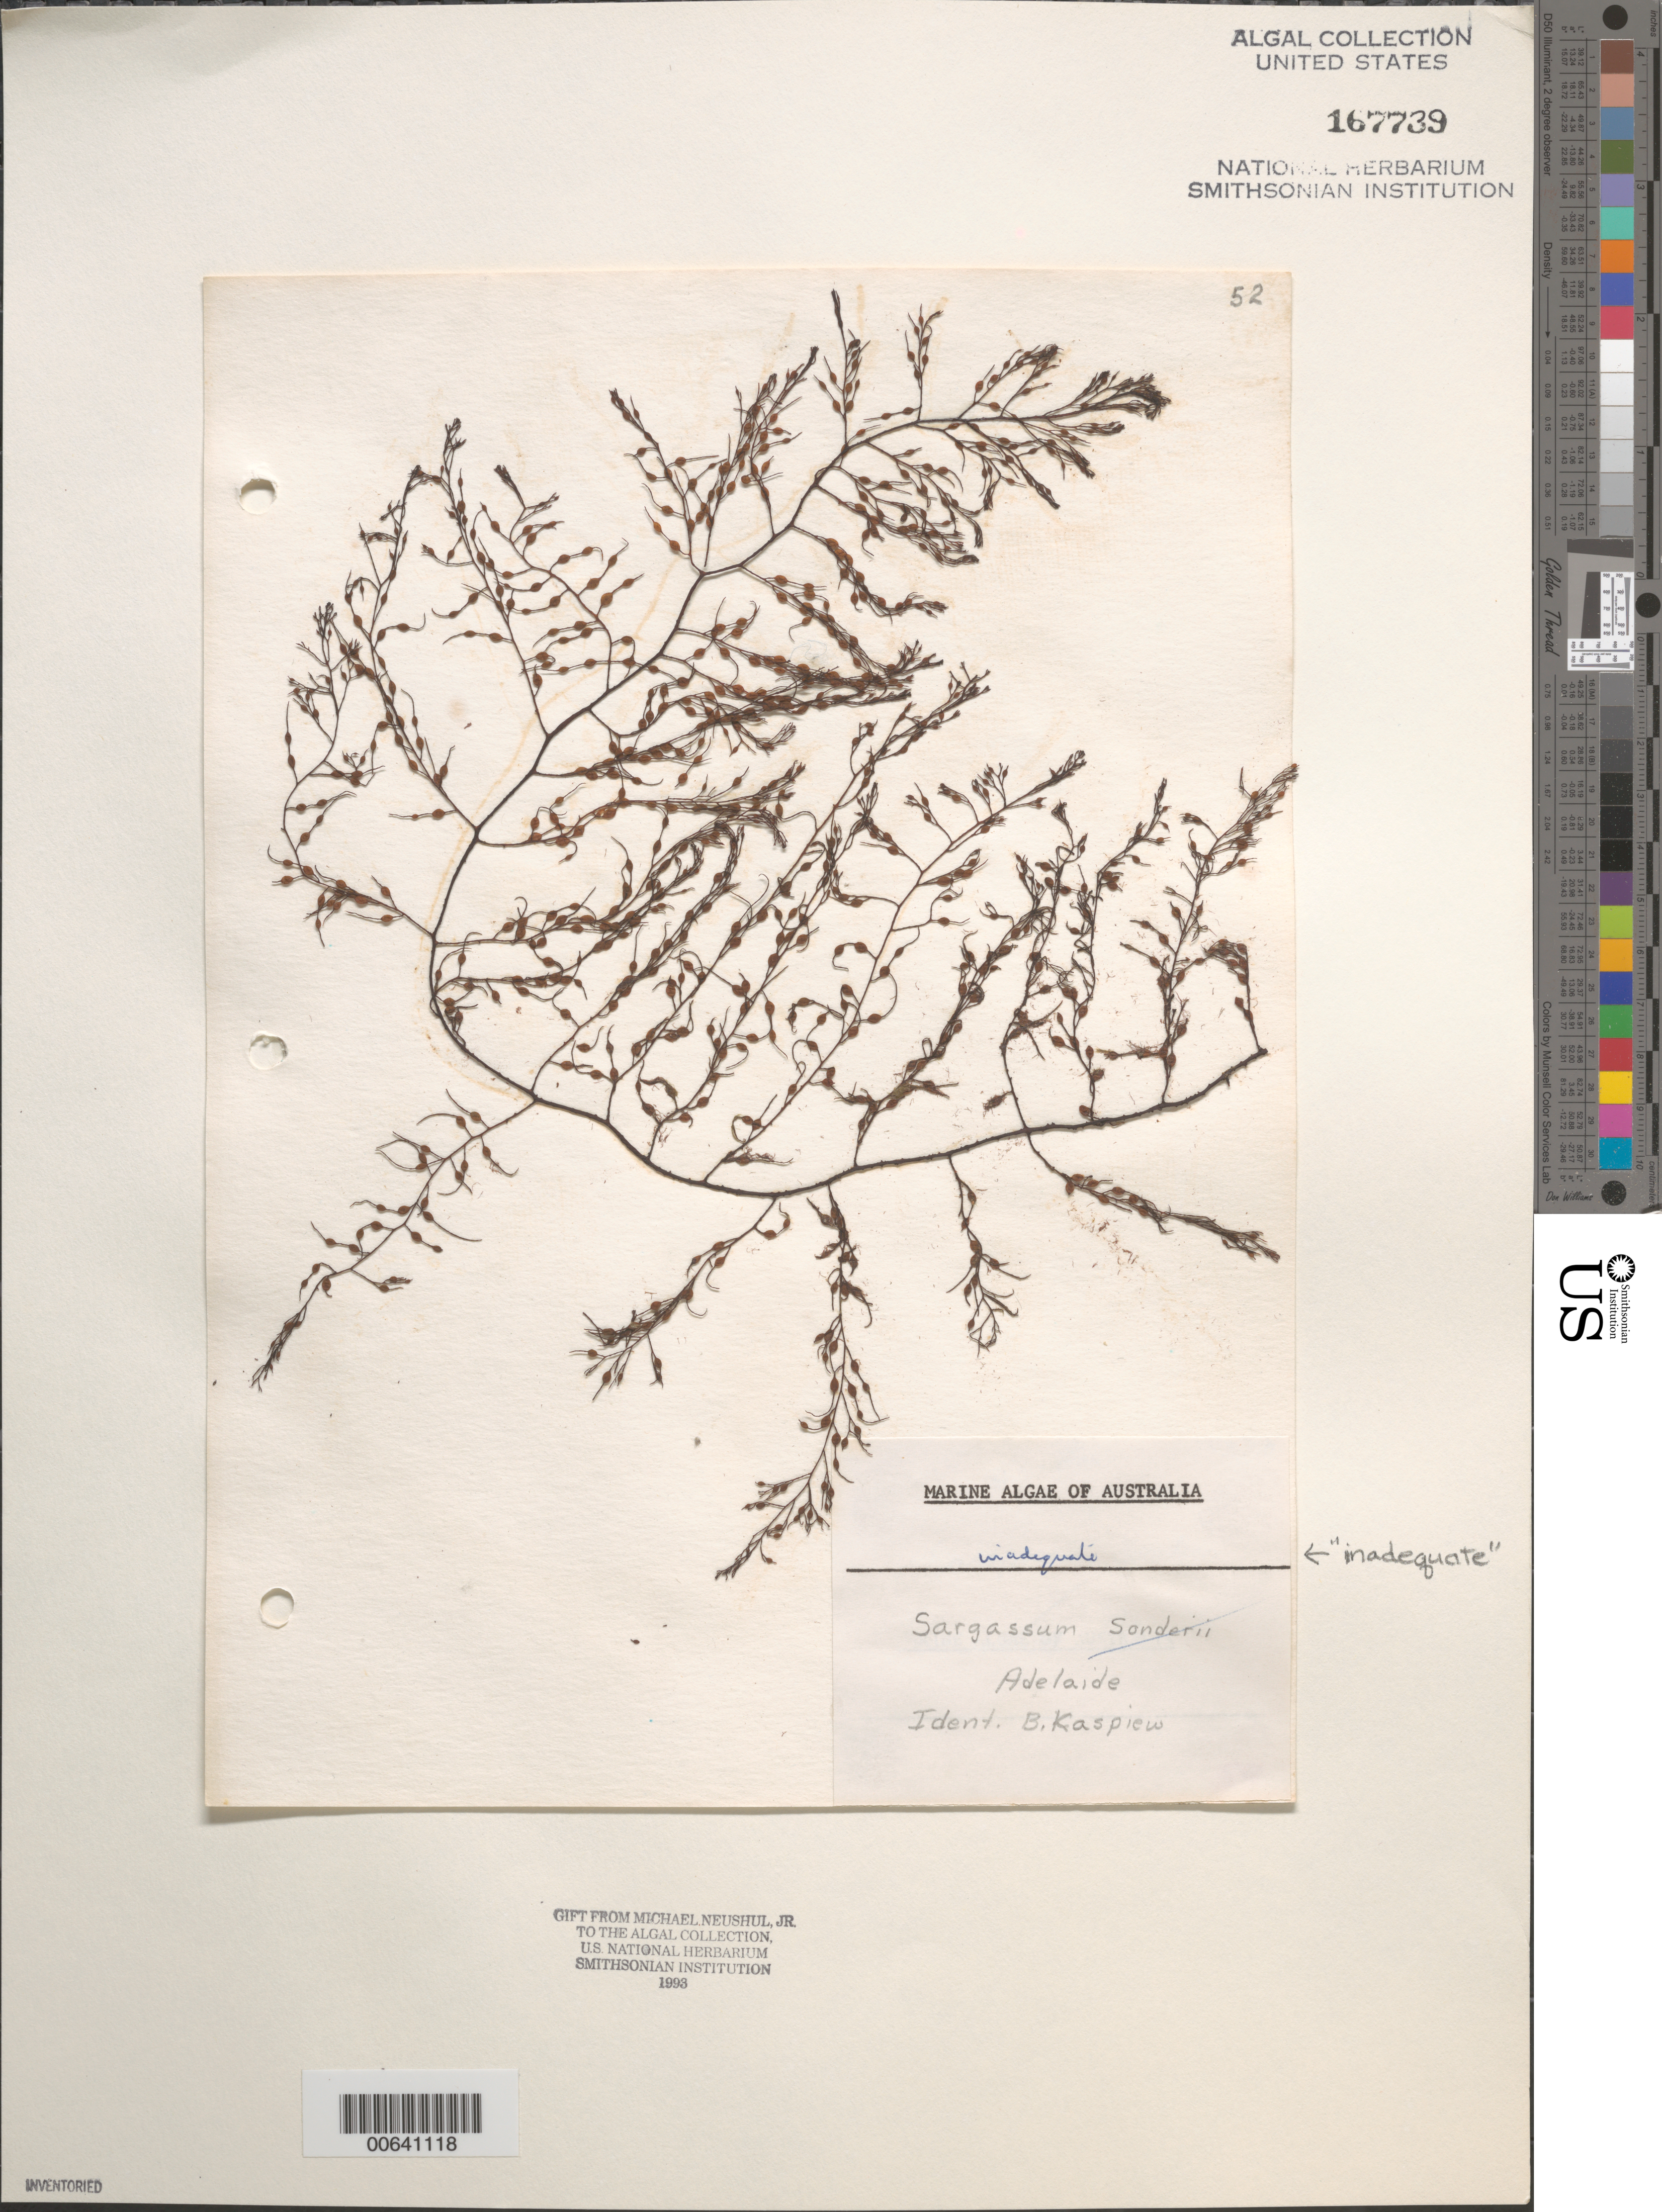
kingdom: Chromista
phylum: Ochrophyta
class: Phaeophyceae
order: Fucales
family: Sargassaceae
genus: Sargassum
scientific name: Sargassum sp.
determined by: Kaspiew, B.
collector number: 52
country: Australia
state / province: South Australia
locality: Adelaide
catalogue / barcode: US 167739